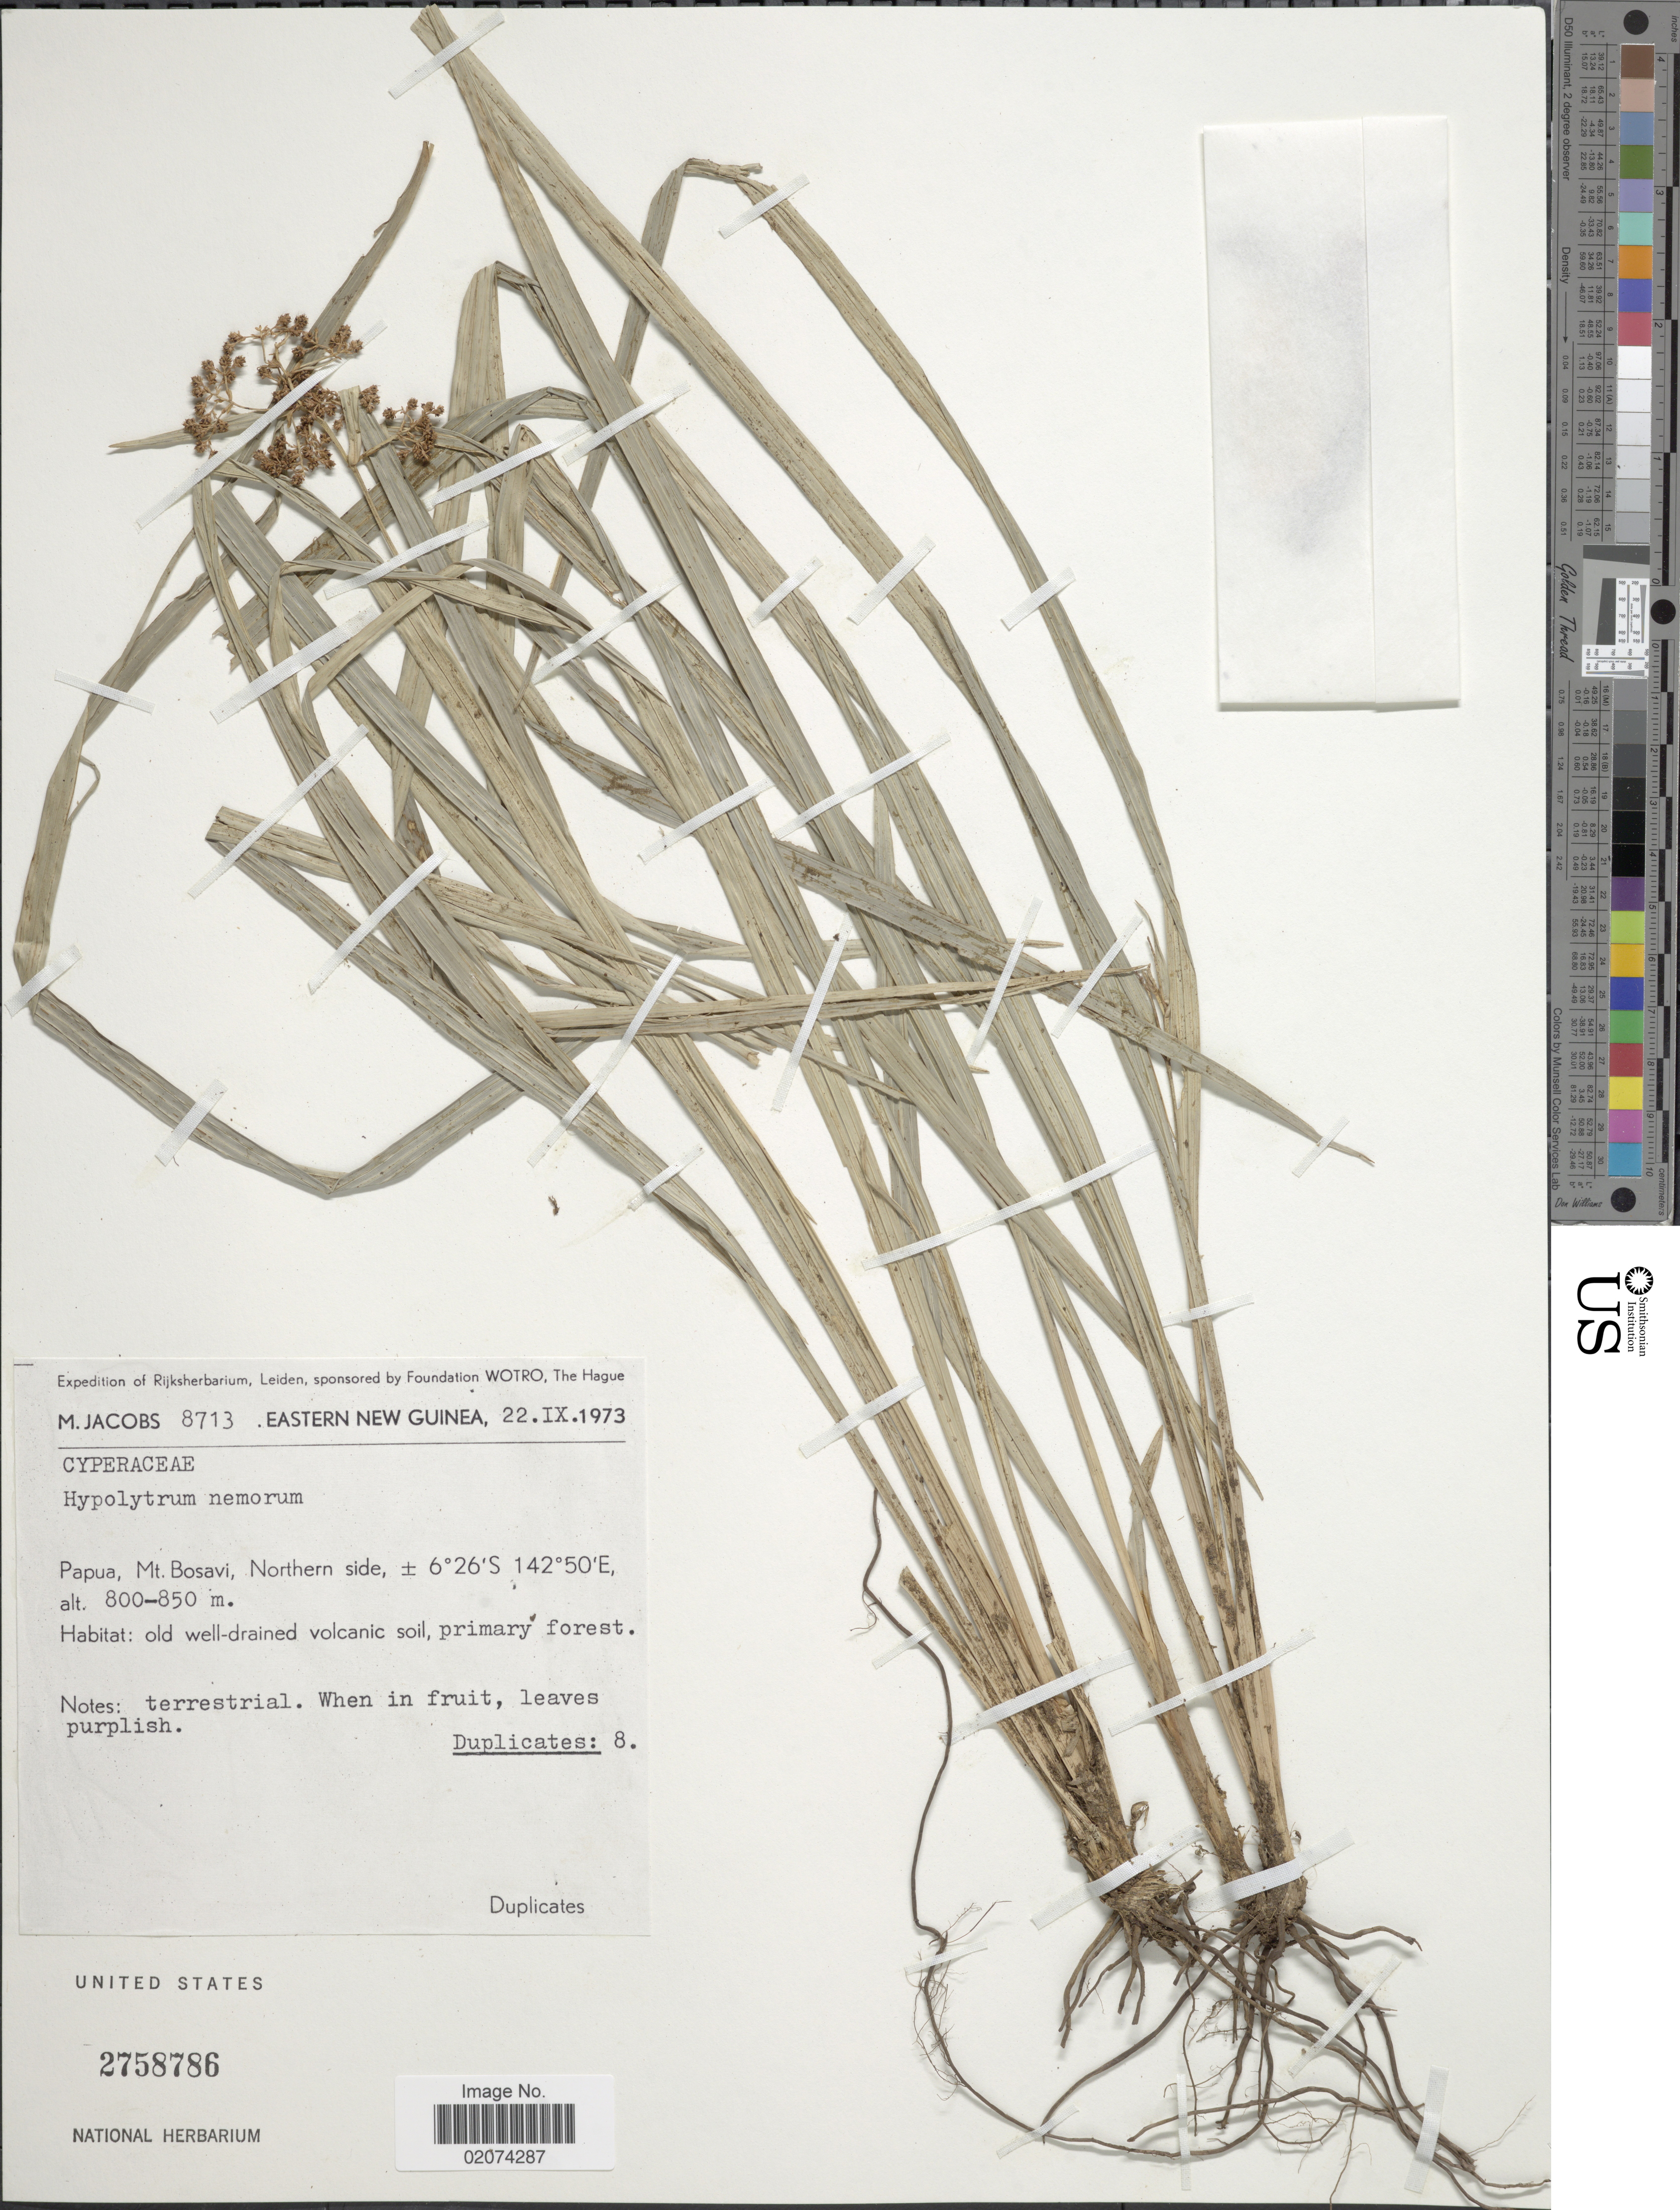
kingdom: Plantae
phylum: Tracheophyta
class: Liliopsida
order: Poales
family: Cyperaceae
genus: Hypolytrum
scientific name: Hypolytrum nemorum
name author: (Vahl) Spreng.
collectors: M. Jacobs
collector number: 8713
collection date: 1973-09-22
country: Papua New Guinea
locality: Eastern New Guinea. Papua, Mt. Bosavi, Northern side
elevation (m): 800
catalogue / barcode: US 2758786